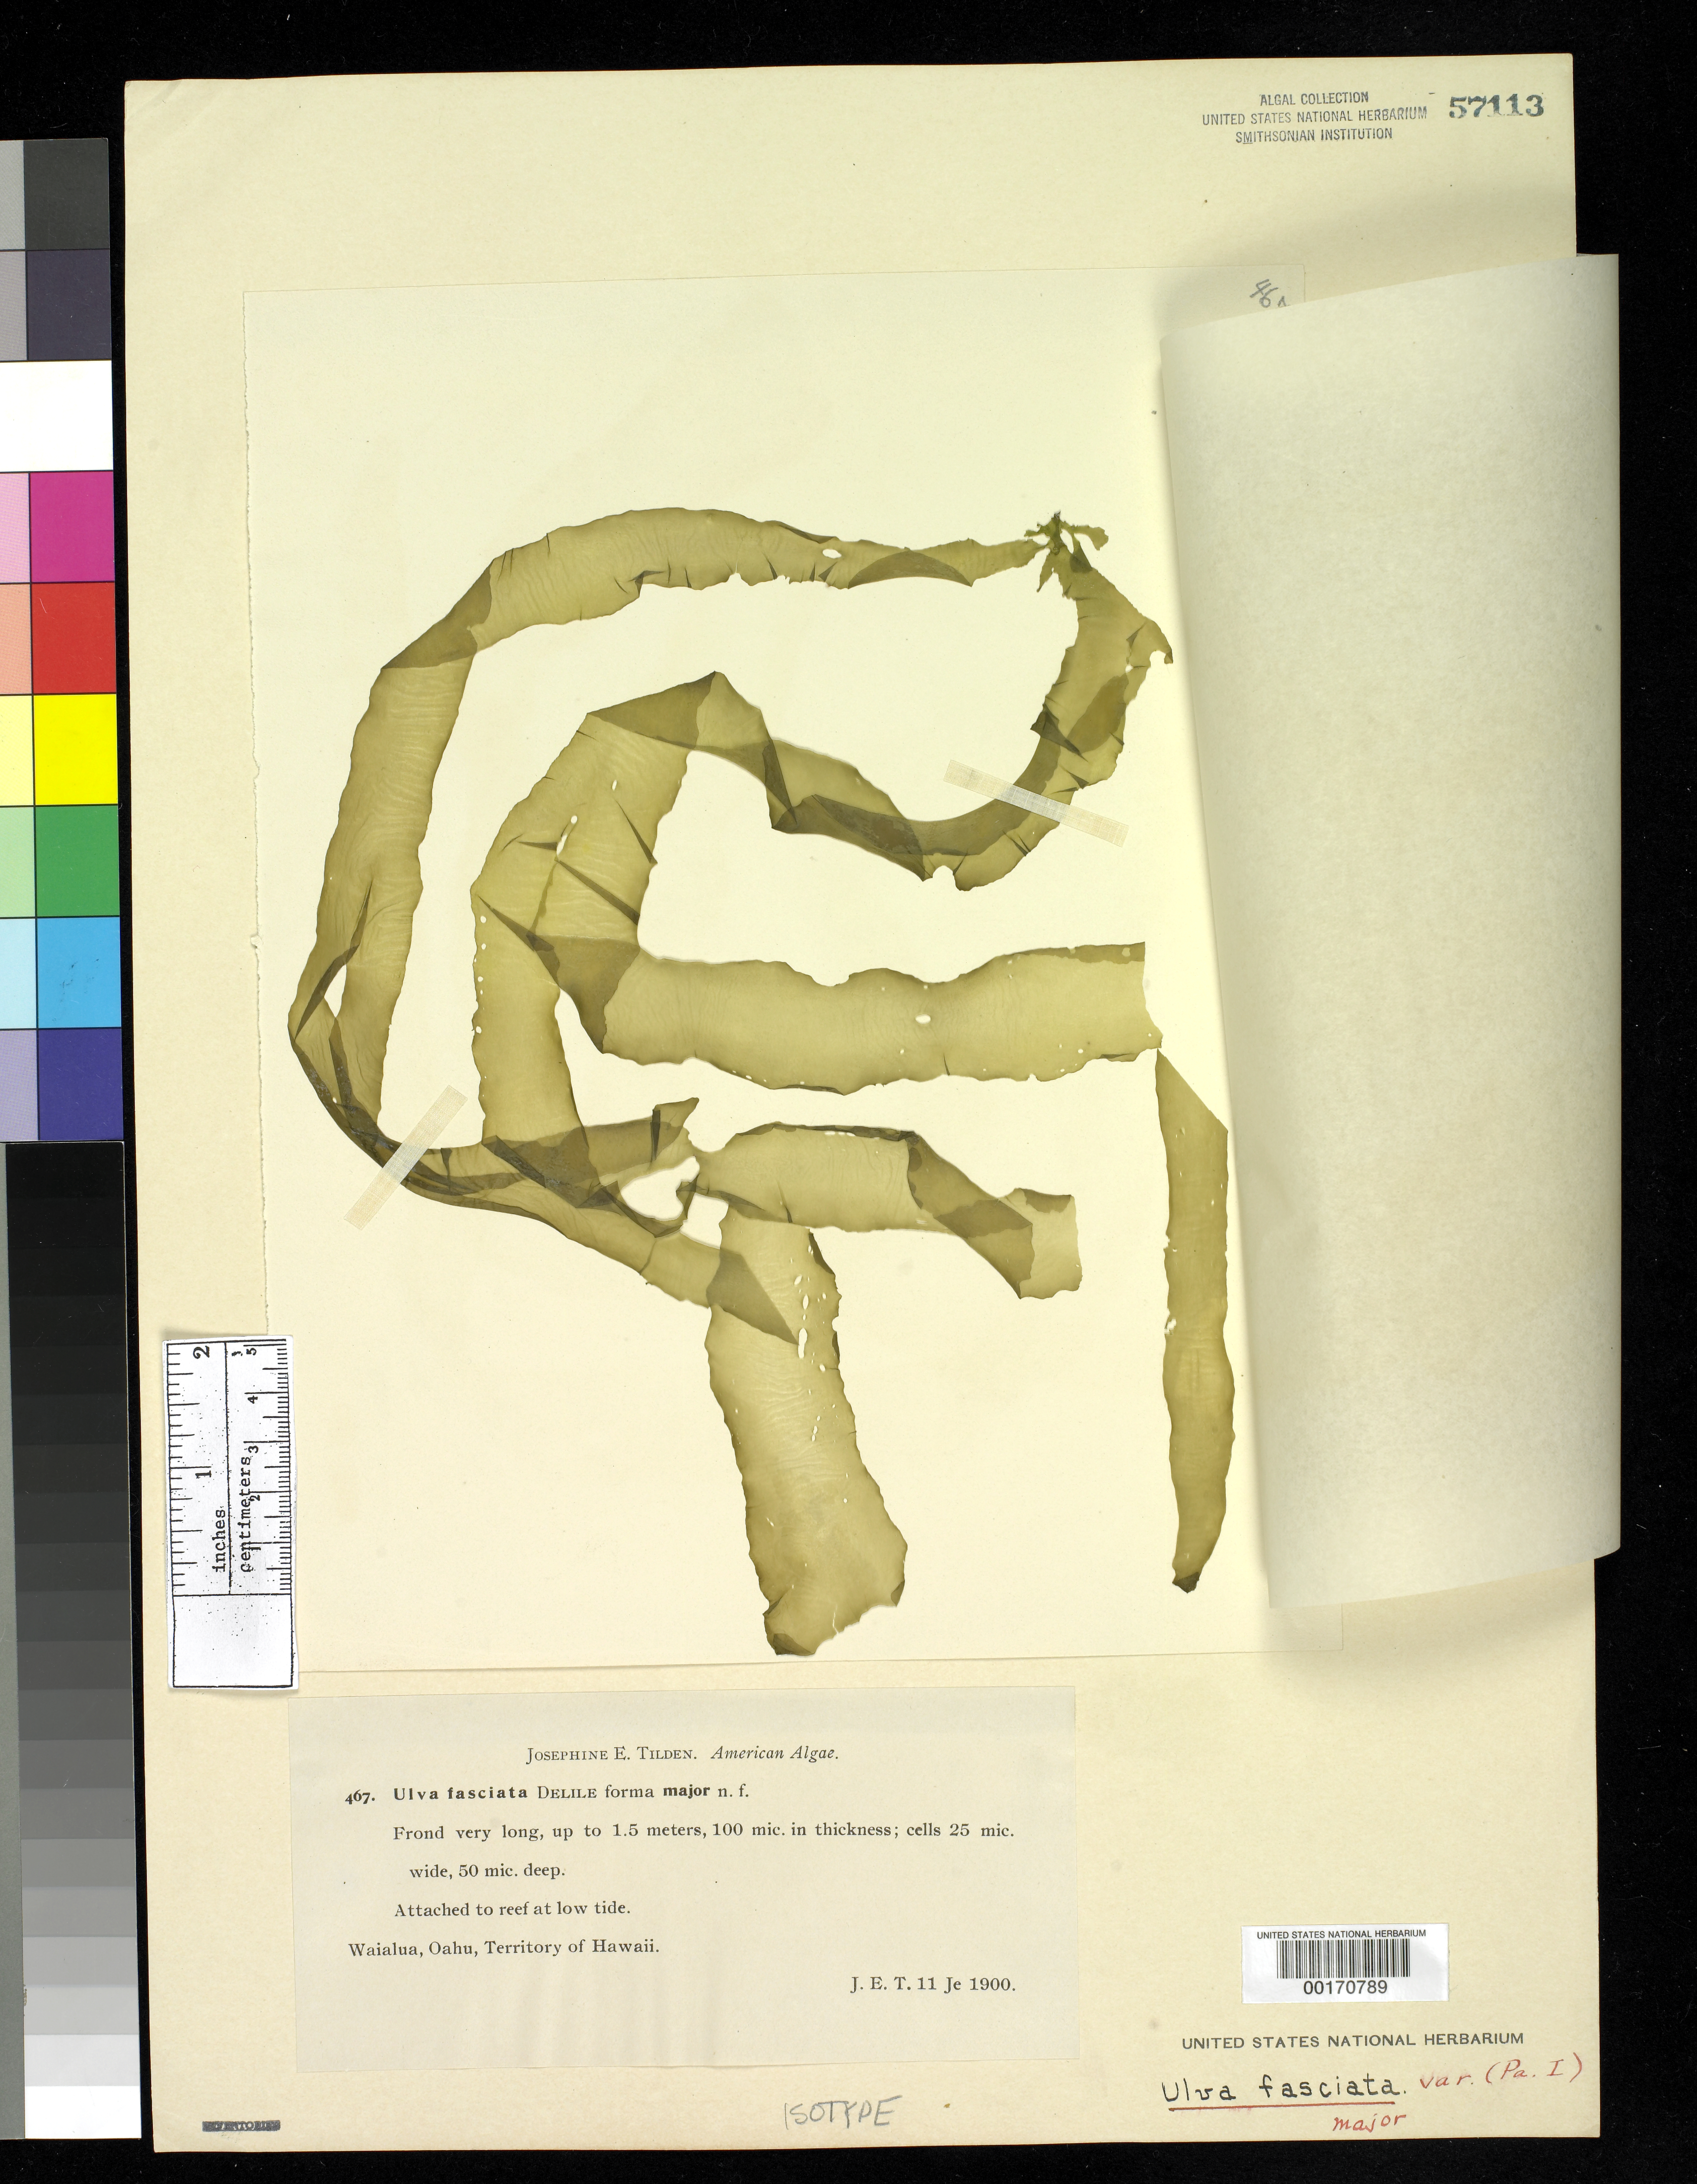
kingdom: Plantae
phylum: Chlorophyta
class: Ulvophyceae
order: Ulvales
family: Ulvaceae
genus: Ulva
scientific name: Ulva fasciata f. major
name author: J. E. Tilden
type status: Isotype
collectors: J. E. Tilden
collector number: JET 467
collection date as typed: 11 Jun 1900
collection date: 1900-06-11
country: United States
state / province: Hawaii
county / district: Honolulu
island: Oahu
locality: Waialua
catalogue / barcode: US 57113